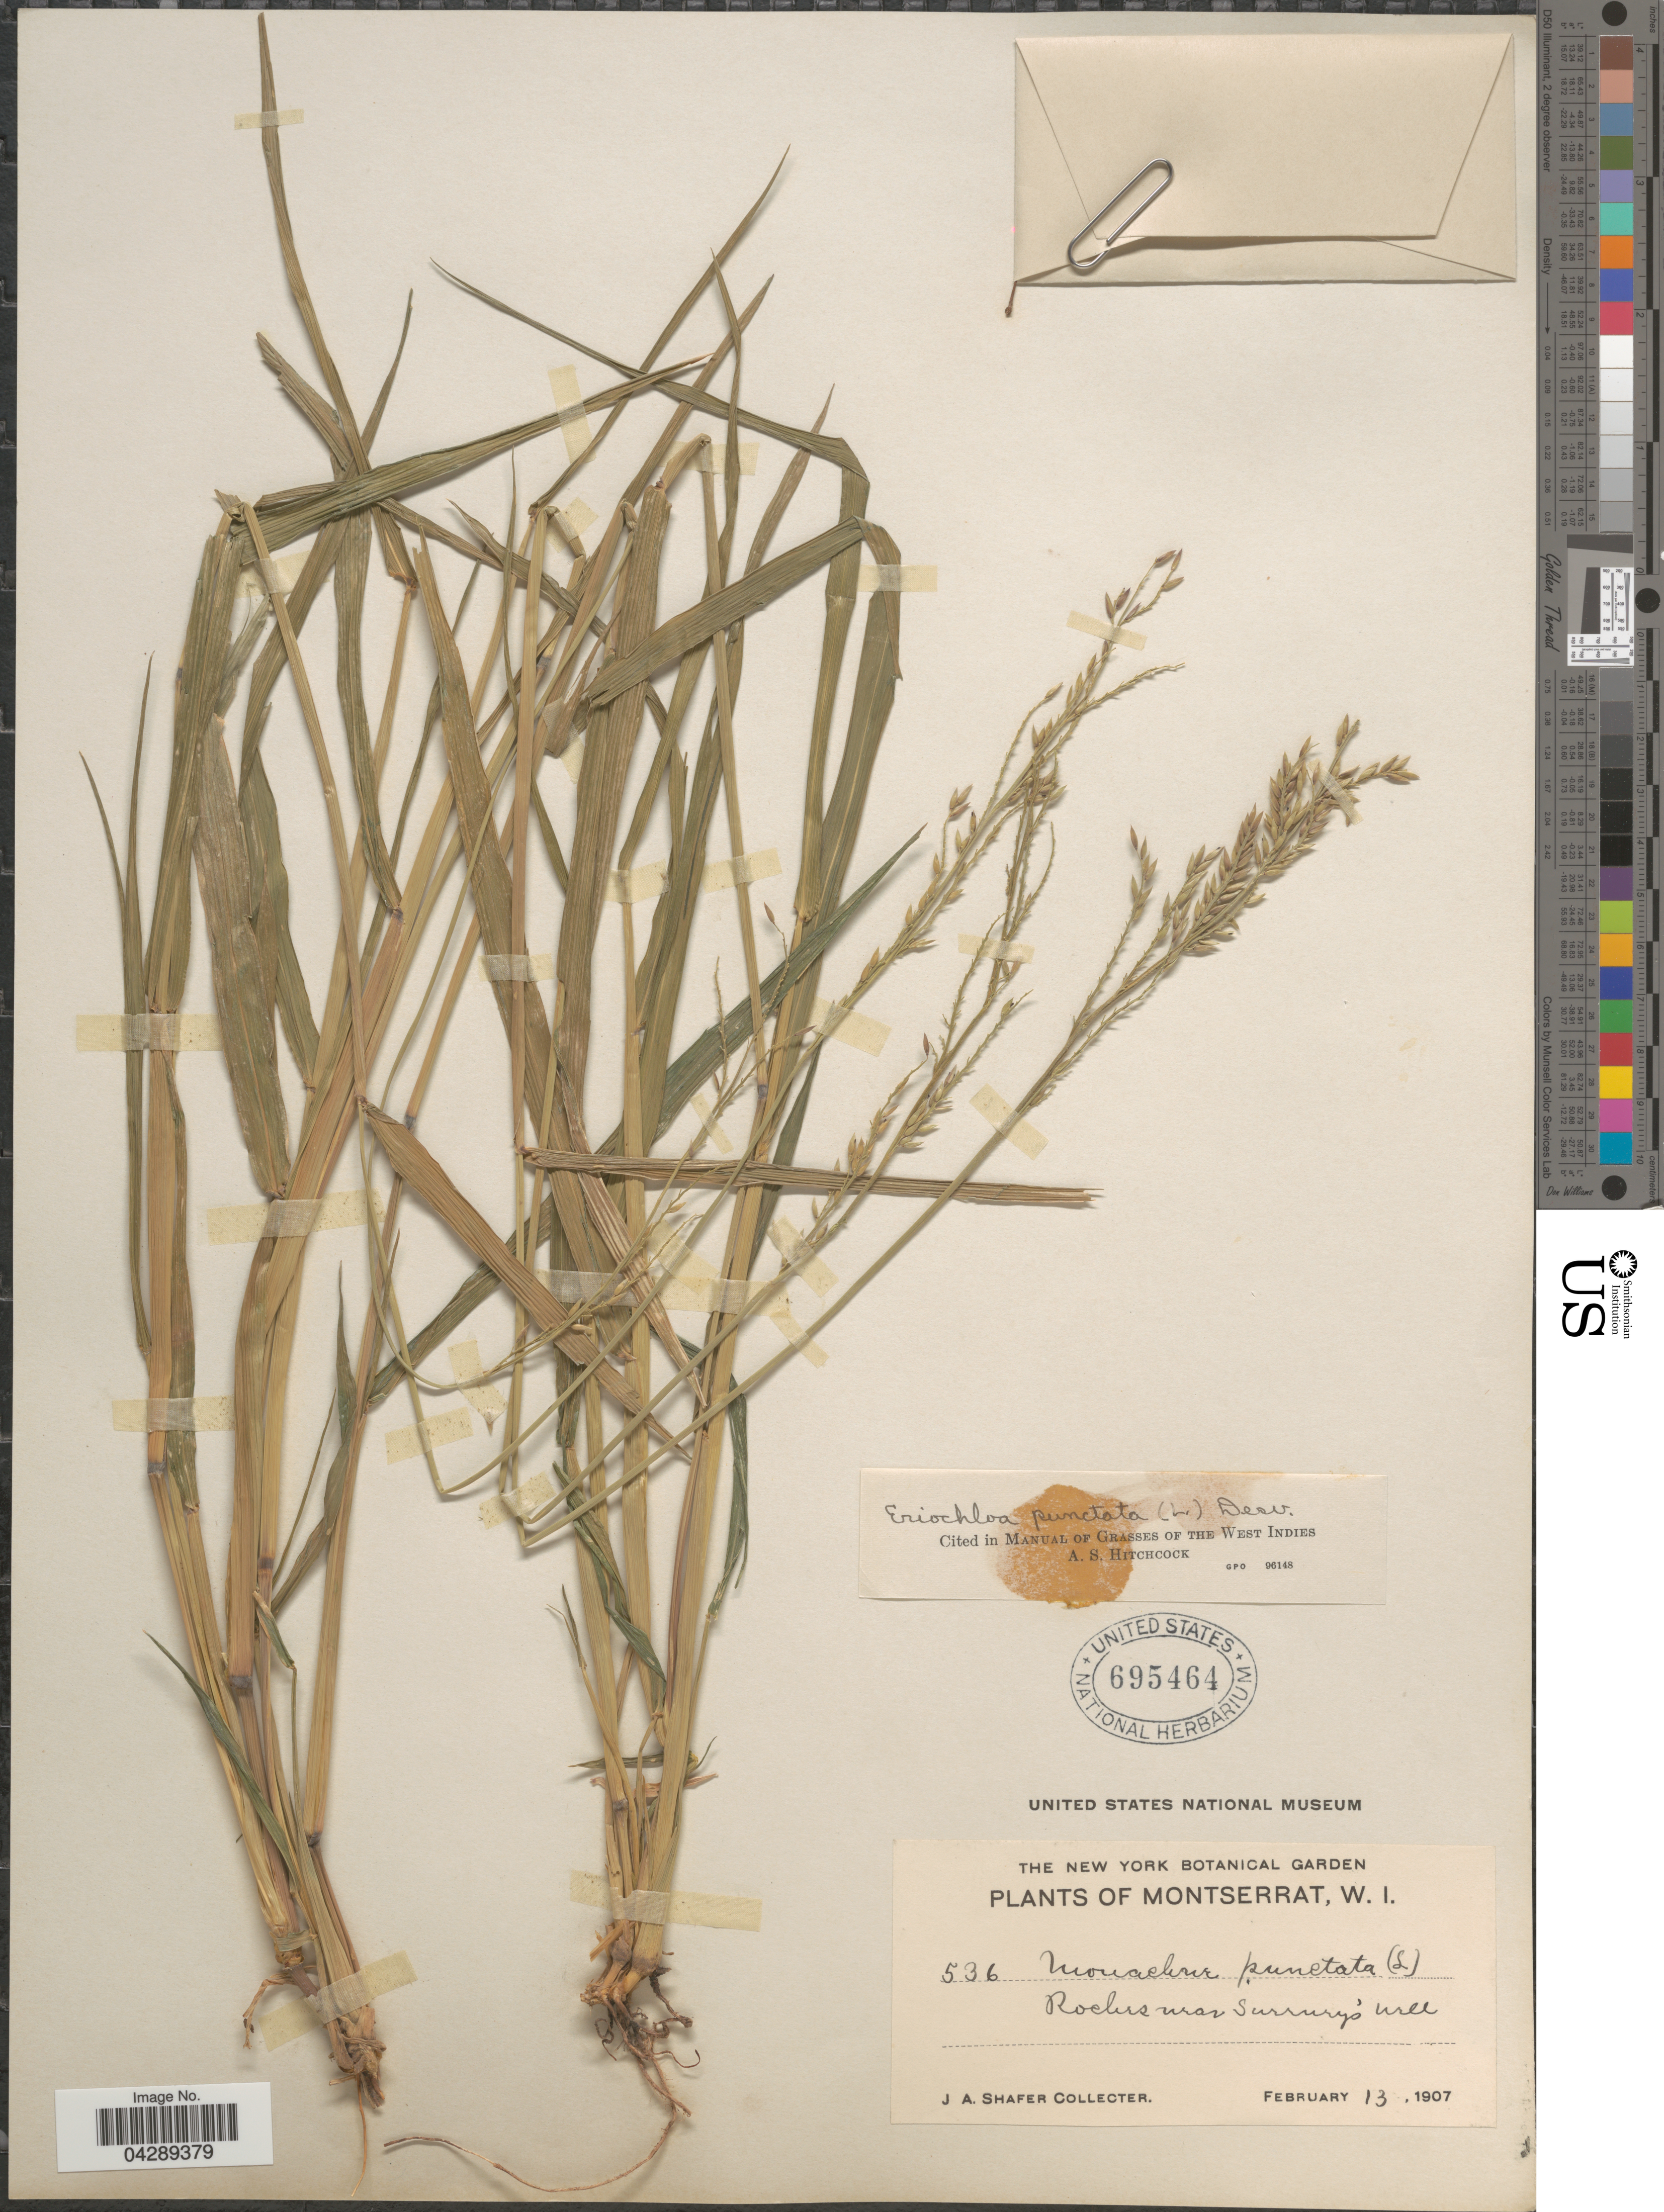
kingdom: Plantae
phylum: Tracheophyta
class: Liliopsida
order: Poales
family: Poaceae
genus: Eriochloa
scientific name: Eriochloa punctata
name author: (L.) Desv. ex Ham.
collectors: J. A. Shafer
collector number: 536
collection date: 1907-02-13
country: Montserrat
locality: Montserrat, W. I. Rochers near Surrury's [interpreted] Well.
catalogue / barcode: US 695464